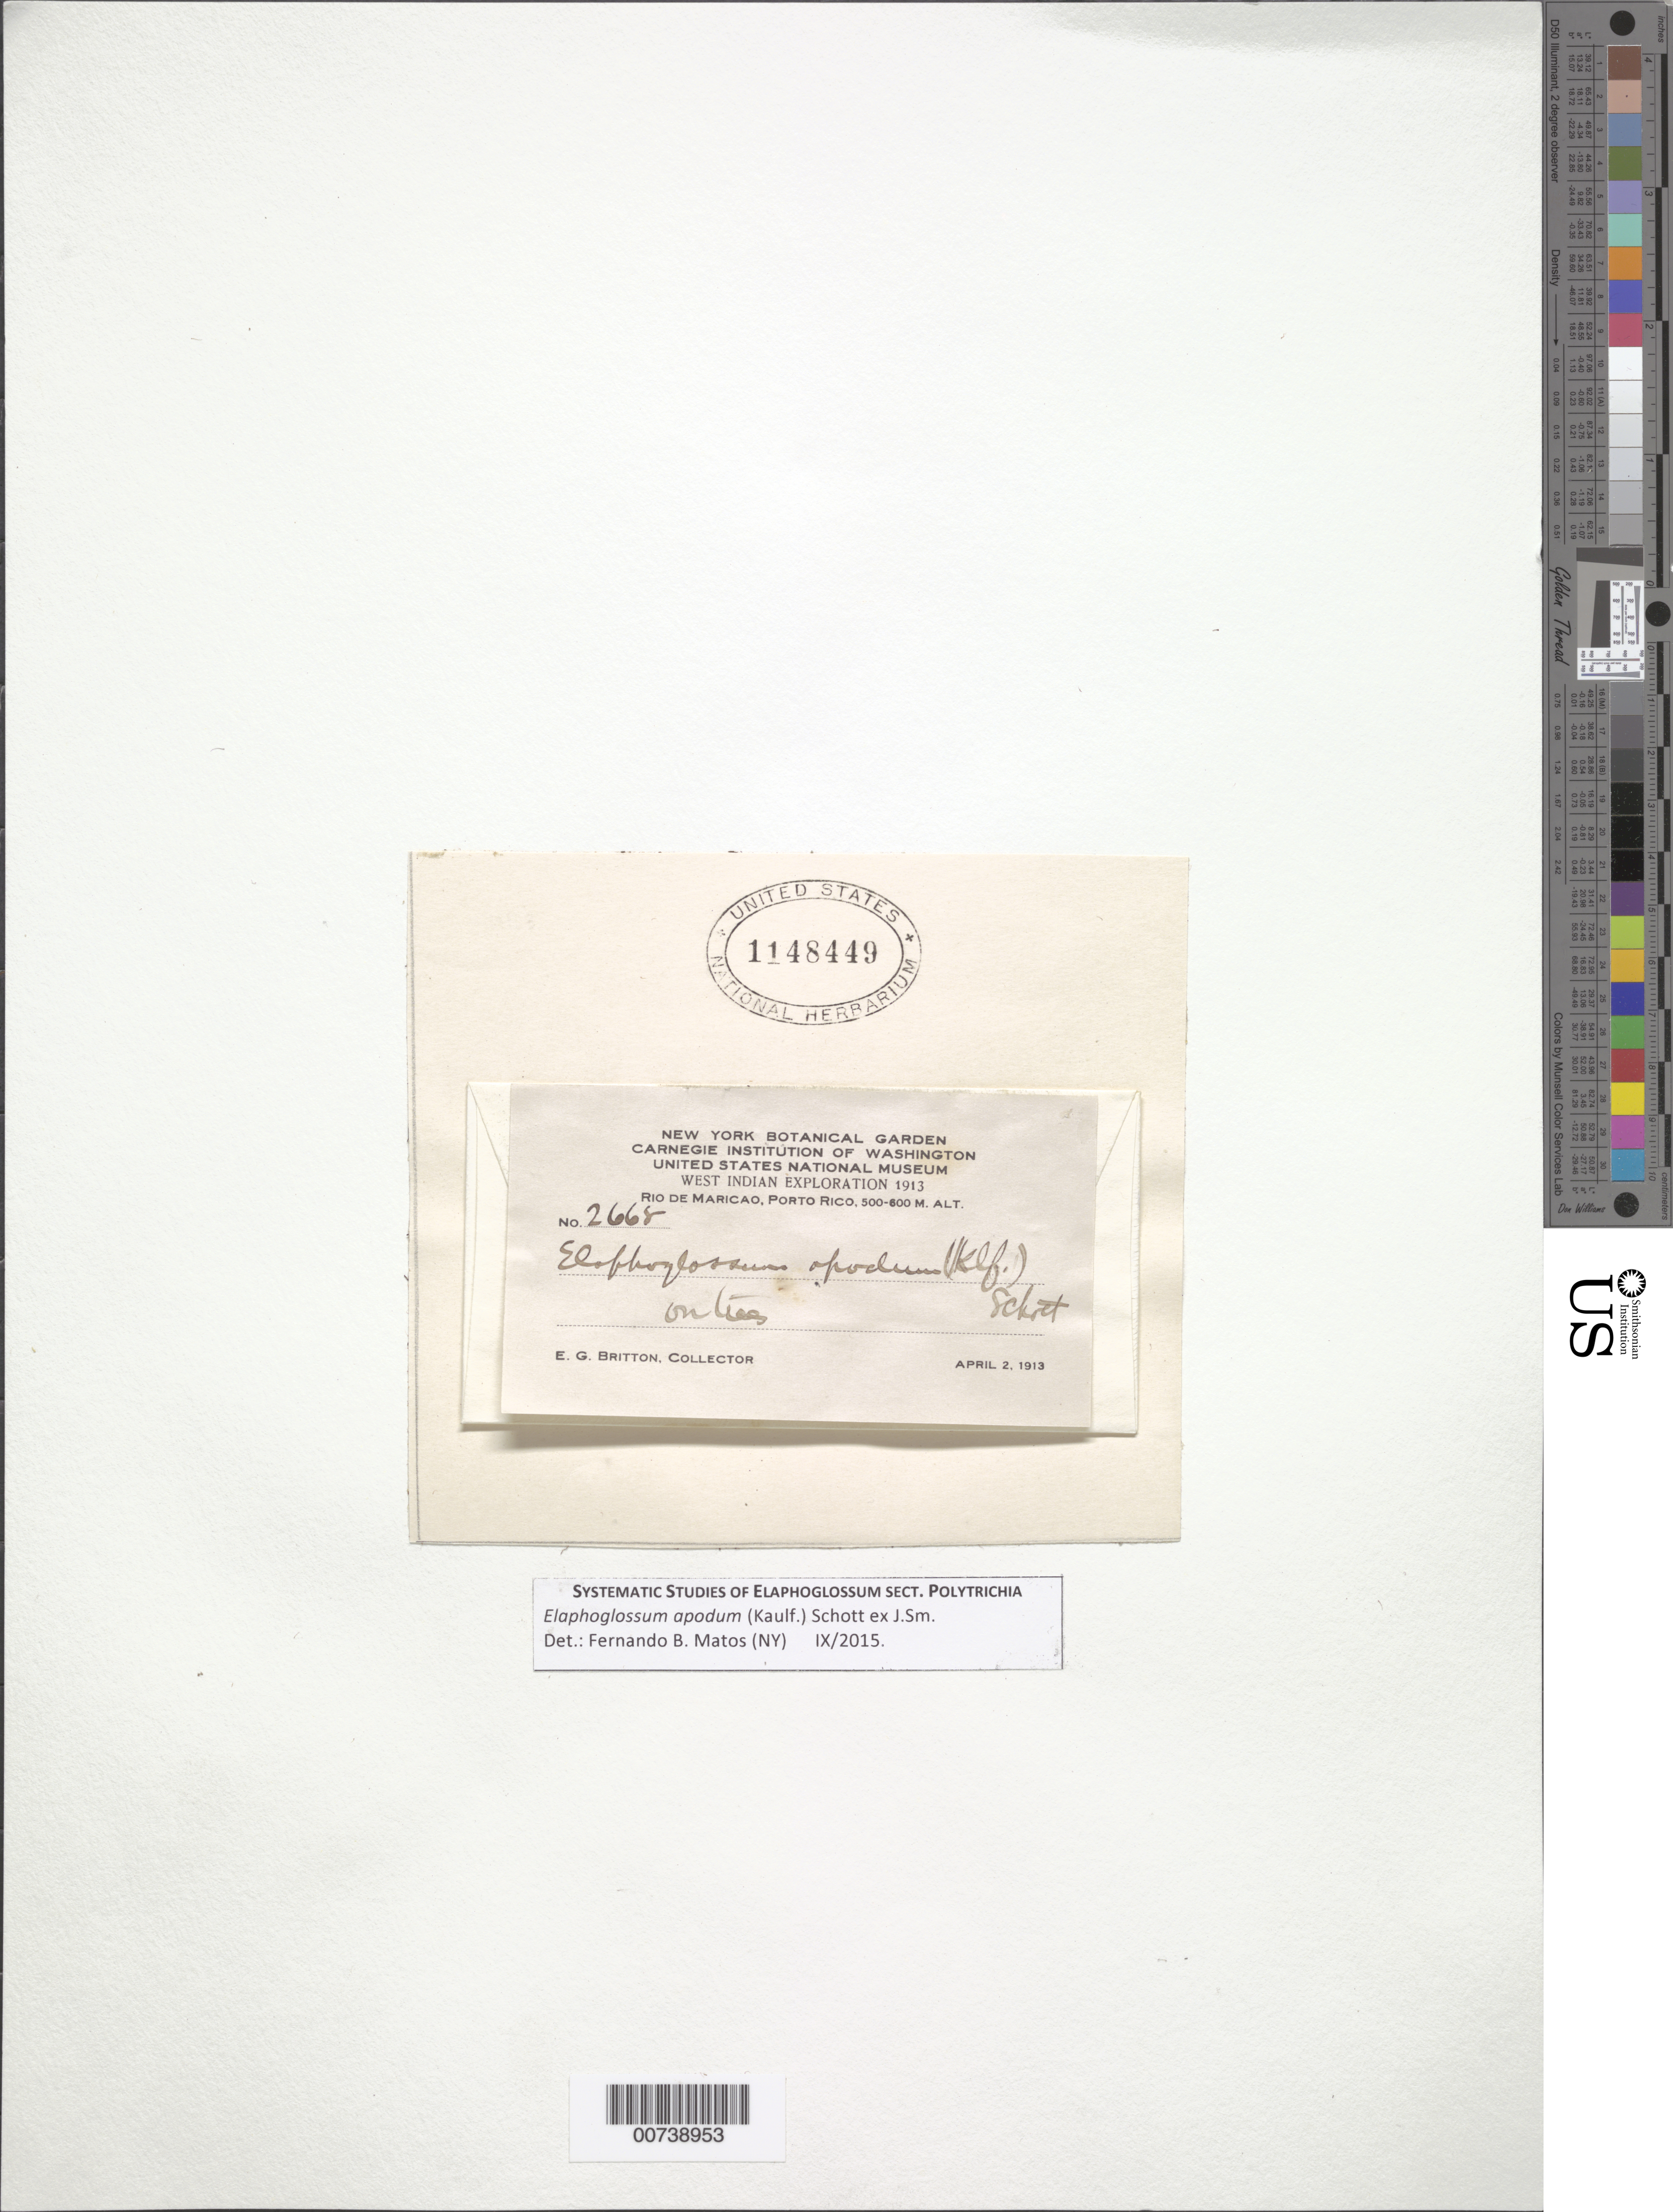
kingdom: Plantae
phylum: Tracheophyta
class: Polypodiopsida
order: Polypodiales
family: Dryopteridaceae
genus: Elaphoglossum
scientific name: Elaphoglossum apodum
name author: (Kaulf.) Schott ex J. Sm.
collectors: E. G. Britton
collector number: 2668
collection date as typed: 02 Apr 1913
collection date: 1913-04-02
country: Puerto Rico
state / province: Maricao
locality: Rio de Maricao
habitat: On trees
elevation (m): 152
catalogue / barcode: US 1148449